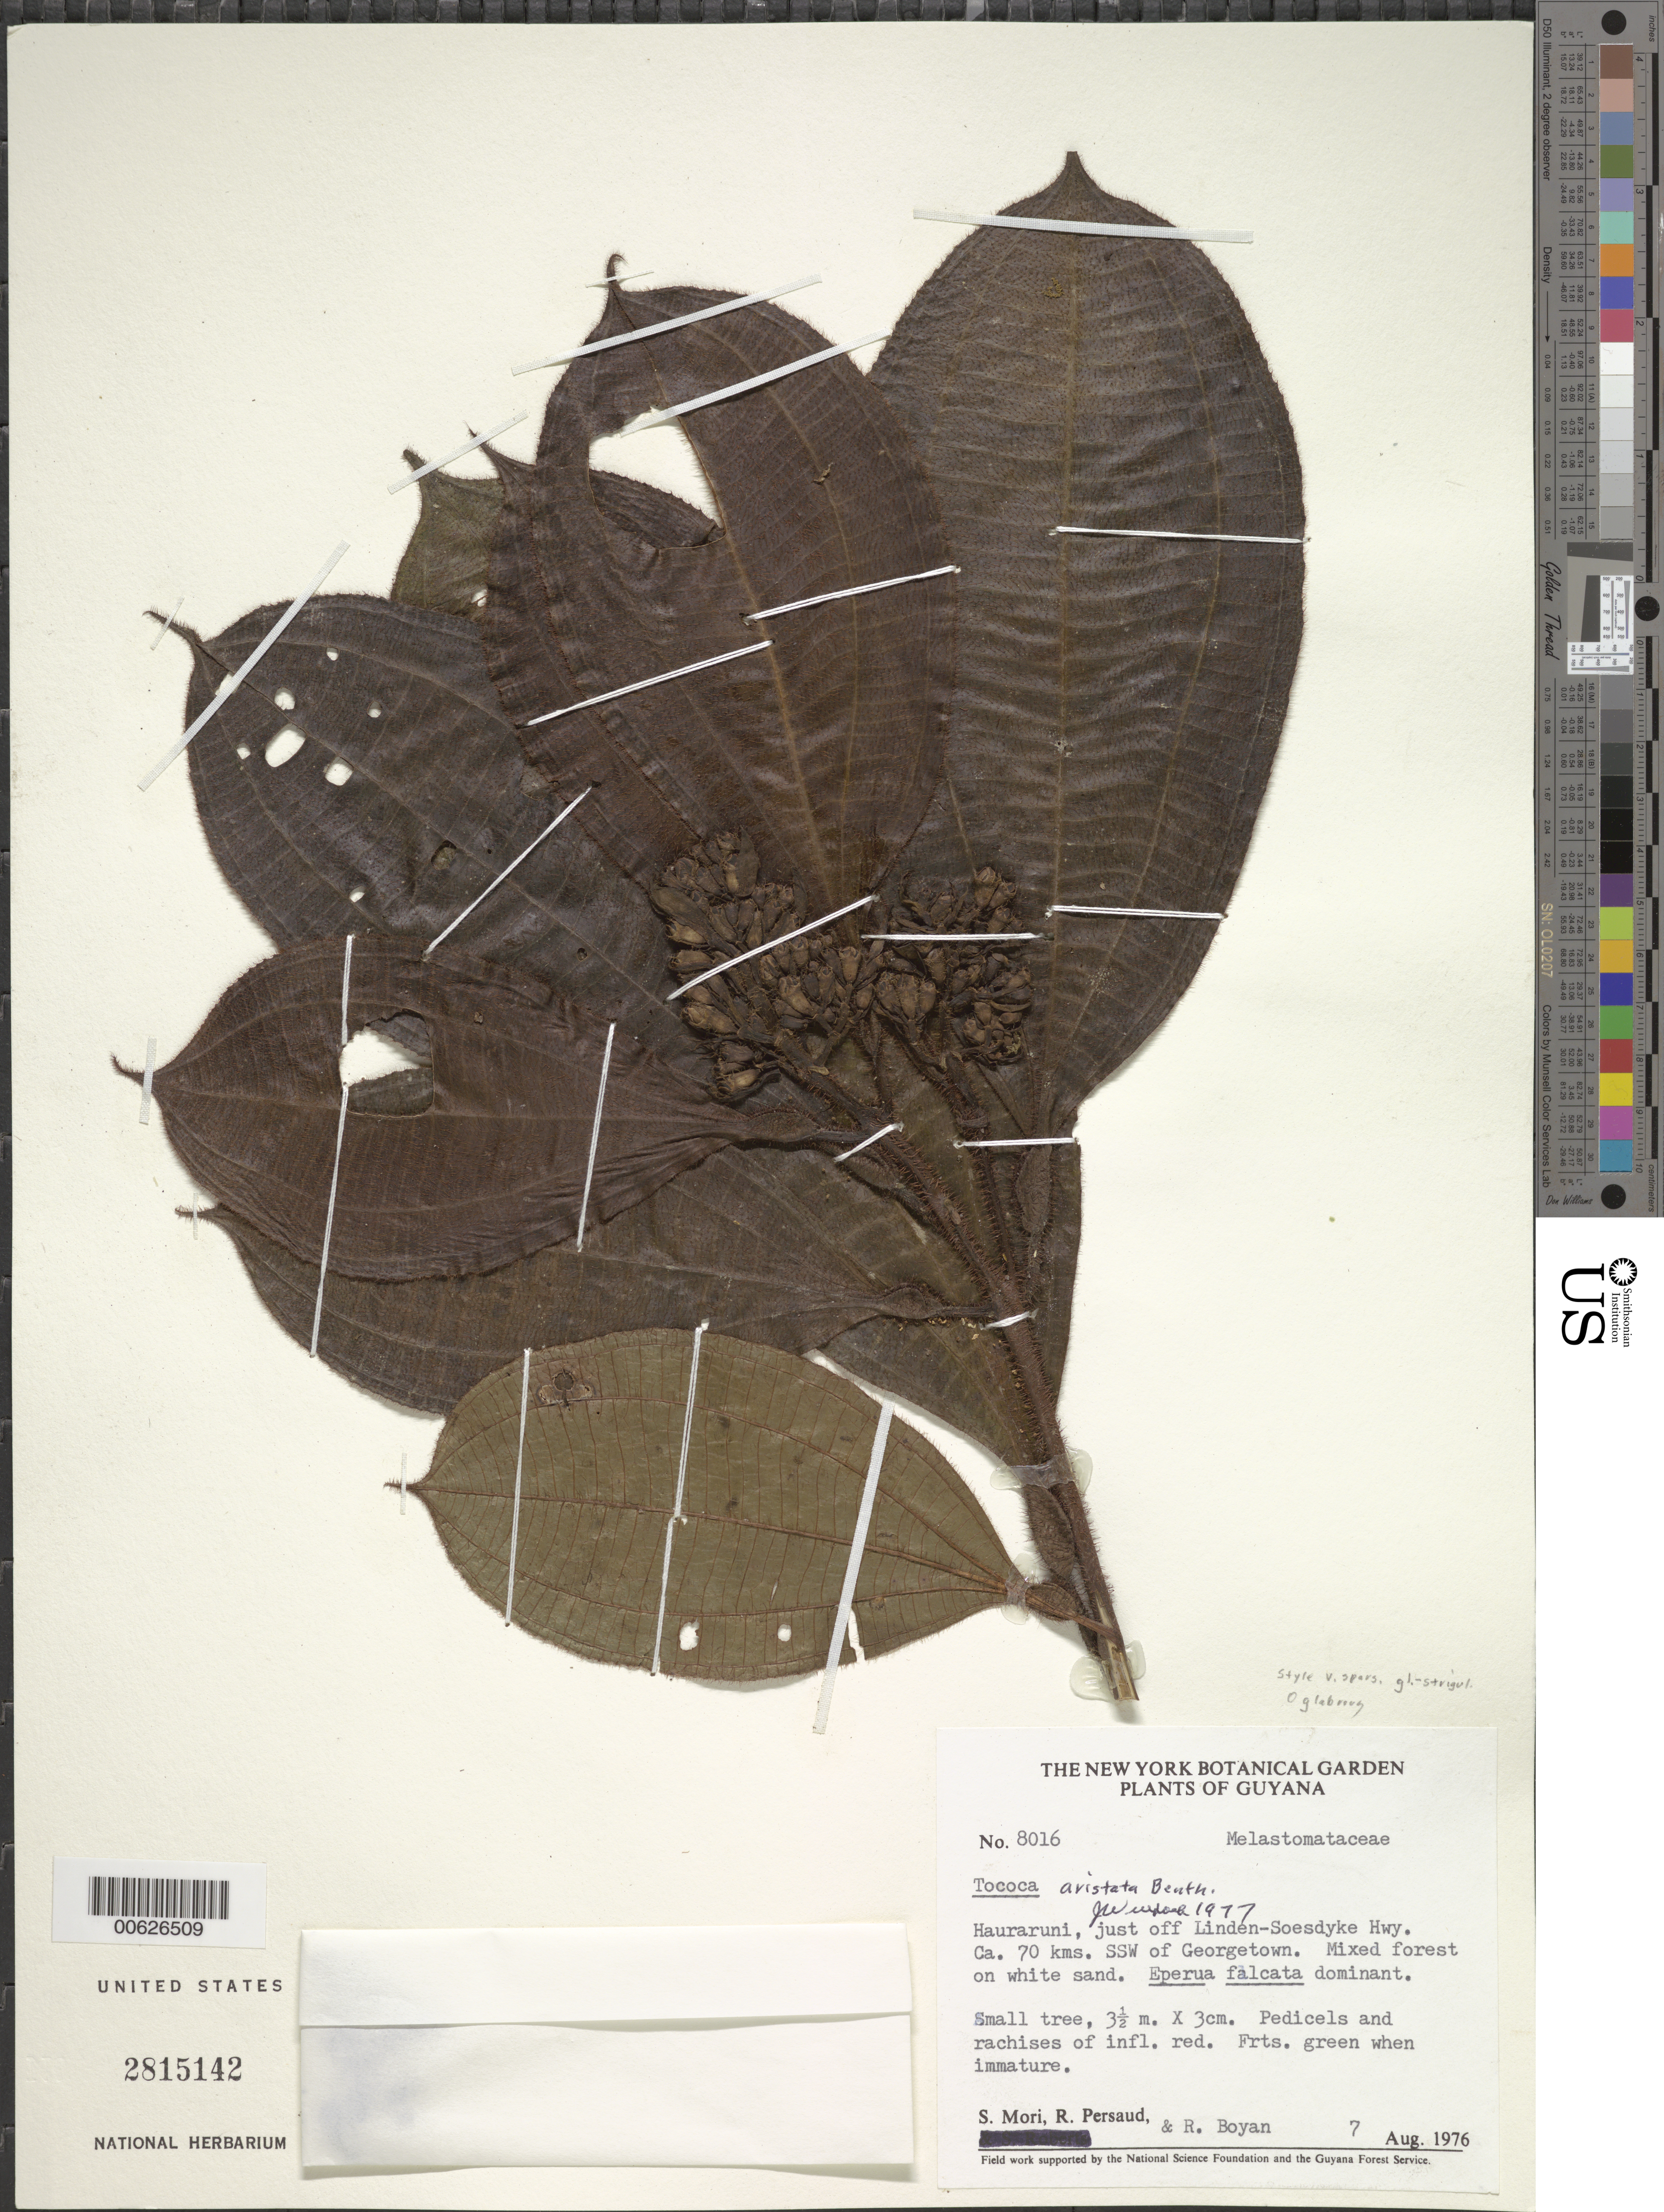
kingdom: Plantae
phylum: Tracheophyta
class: Magnoliopsida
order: Myrtales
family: Melastomataceae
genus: Tococa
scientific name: Tococa aristata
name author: Benth.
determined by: Wurdack, John J., (US), US (UNITED STATES)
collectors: S. Mori, R. Persaud & R. Boyan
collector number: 8016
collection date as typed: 7-Aug-76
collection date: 1976-08-07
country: Guyana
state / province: Demerara-Mahaica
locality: Hauraruni, on Linden-Soesdyke Hwy., 70 km SSW of Georgetown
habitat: Mixed forest on white sand. Eperua falcata dominant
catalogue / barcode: US 2815142